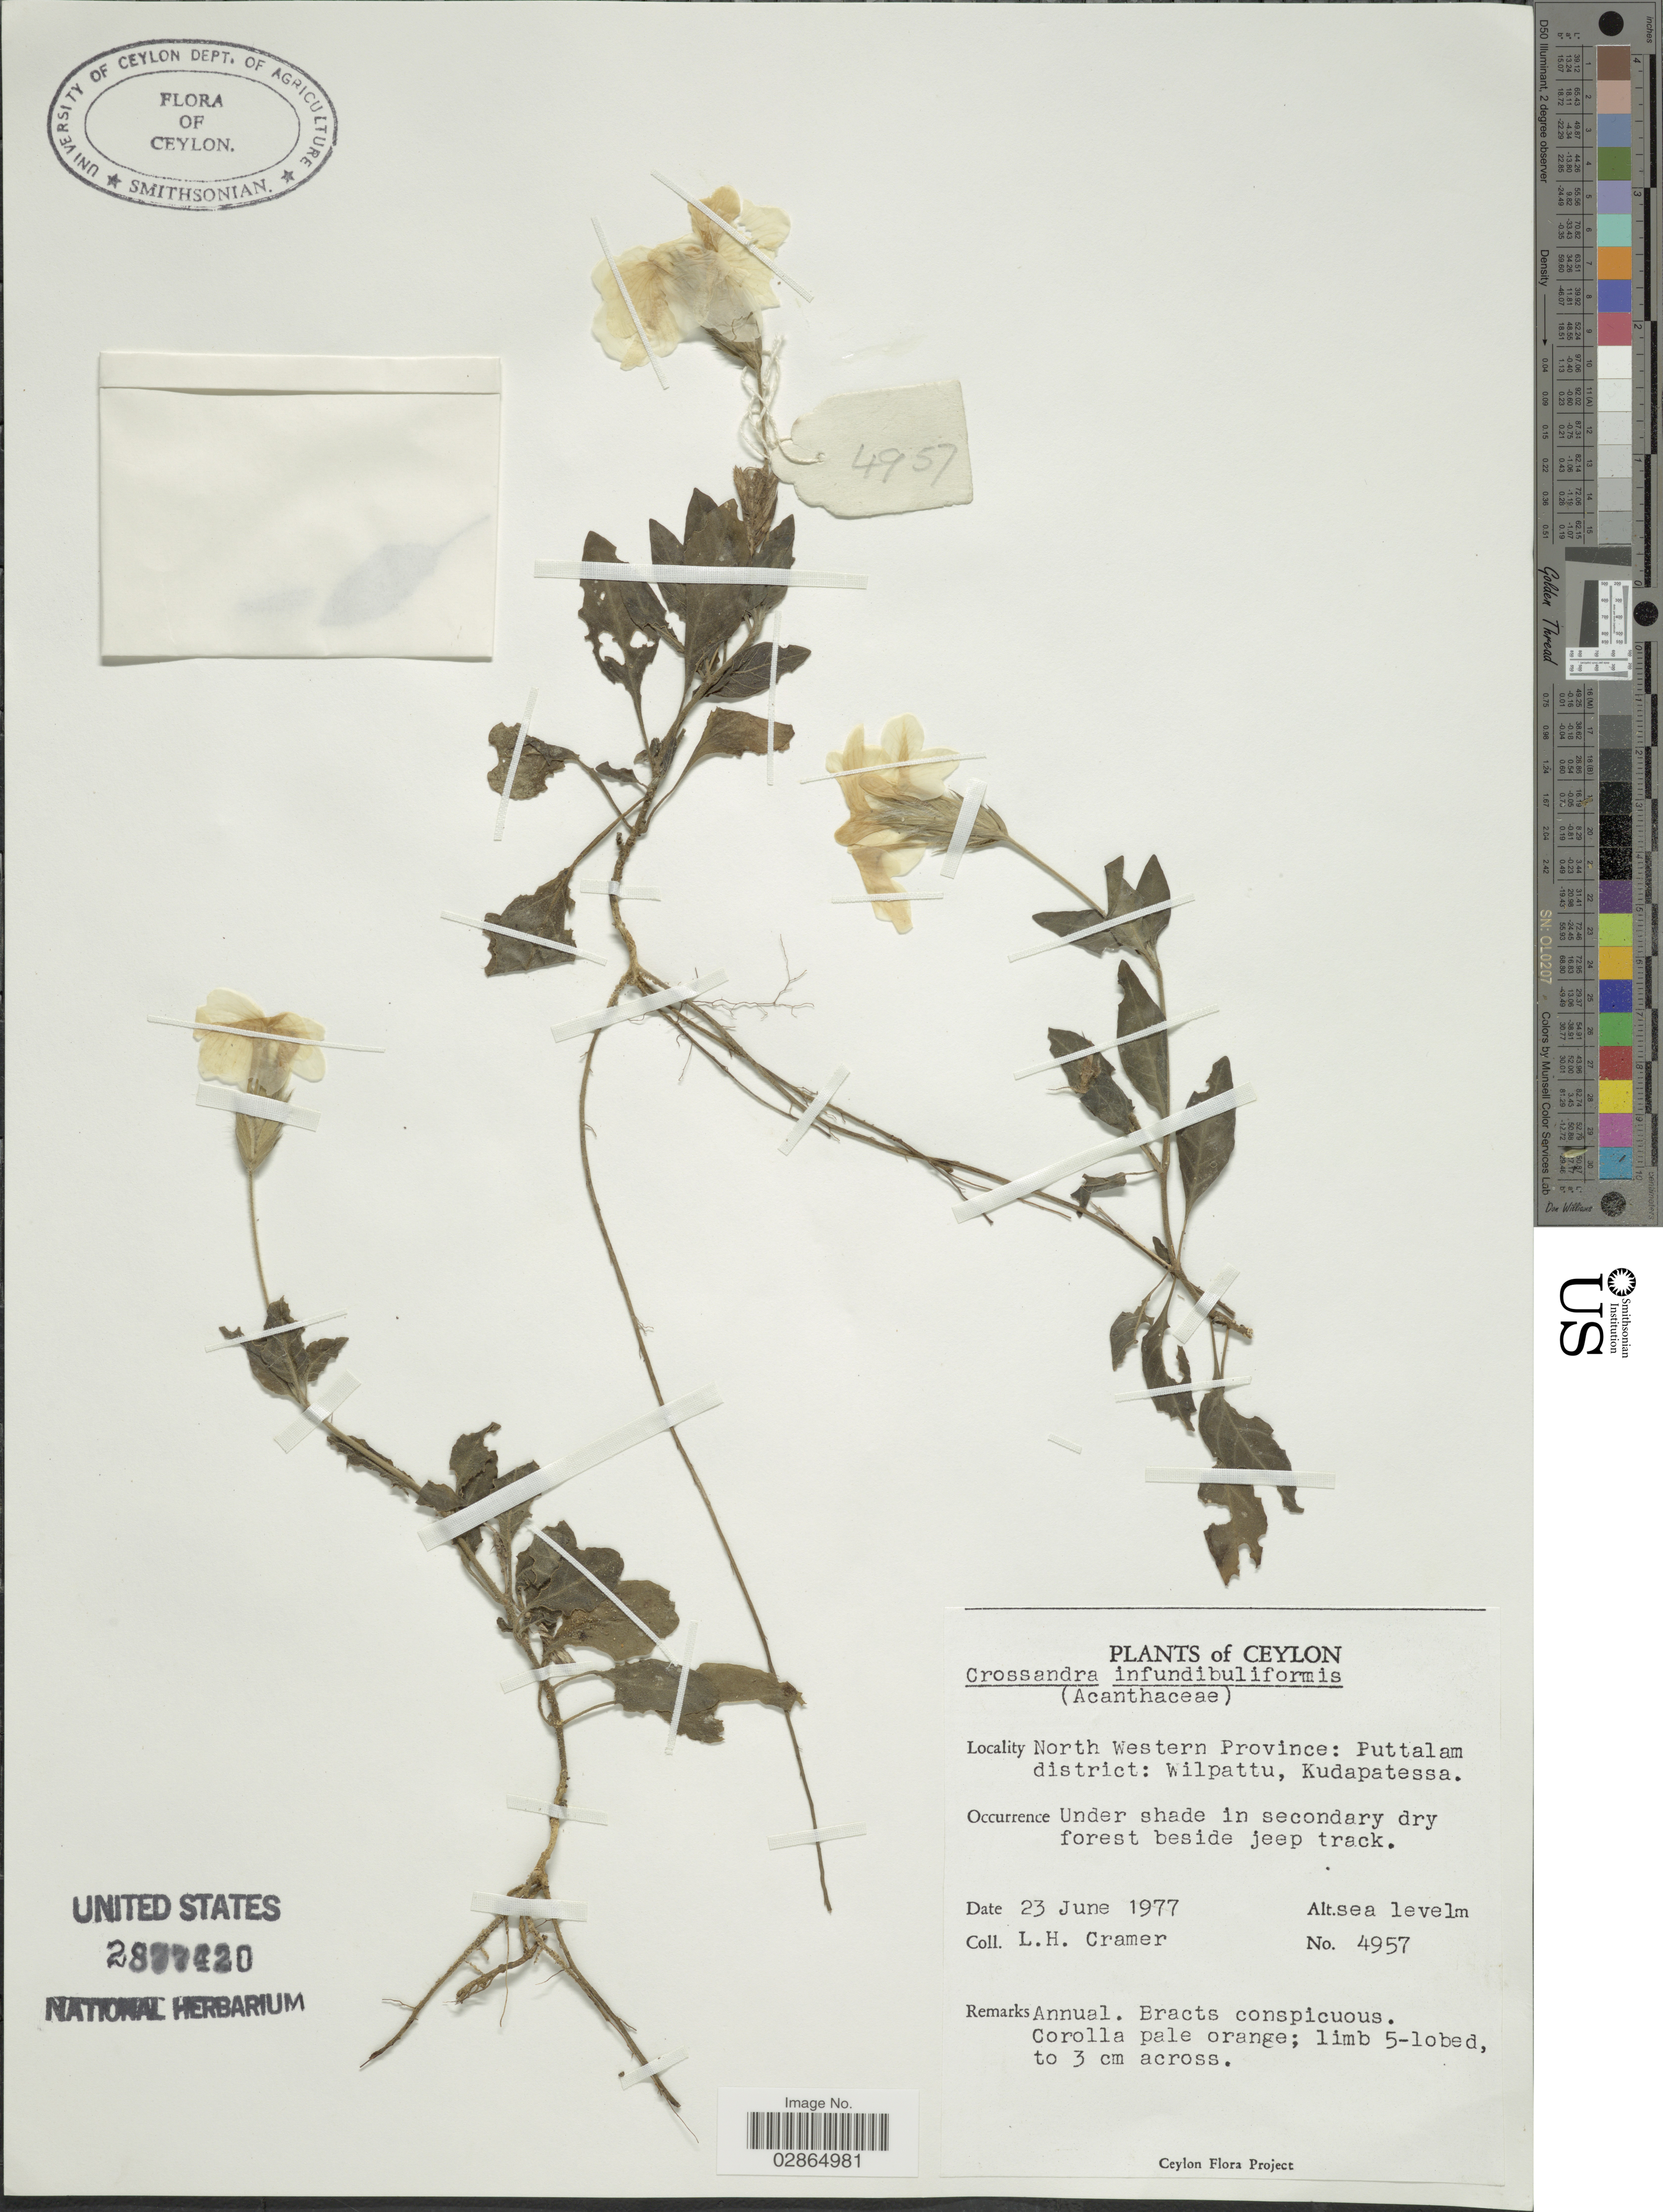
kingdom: Plantae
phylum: Tracheophyta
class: Magnoliopsida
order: Lamiales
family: Acanthaceae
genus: Crossandra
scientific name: Crossandra infundibuliformis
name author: (L.) Nees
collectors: L. H. Cramer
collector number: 4957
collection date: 1977-06-23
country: Sri Lanka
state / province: North Western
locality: Ceylon. Puttalam district: Wilpattu, Kudapatessa.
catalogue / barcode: US 2877420